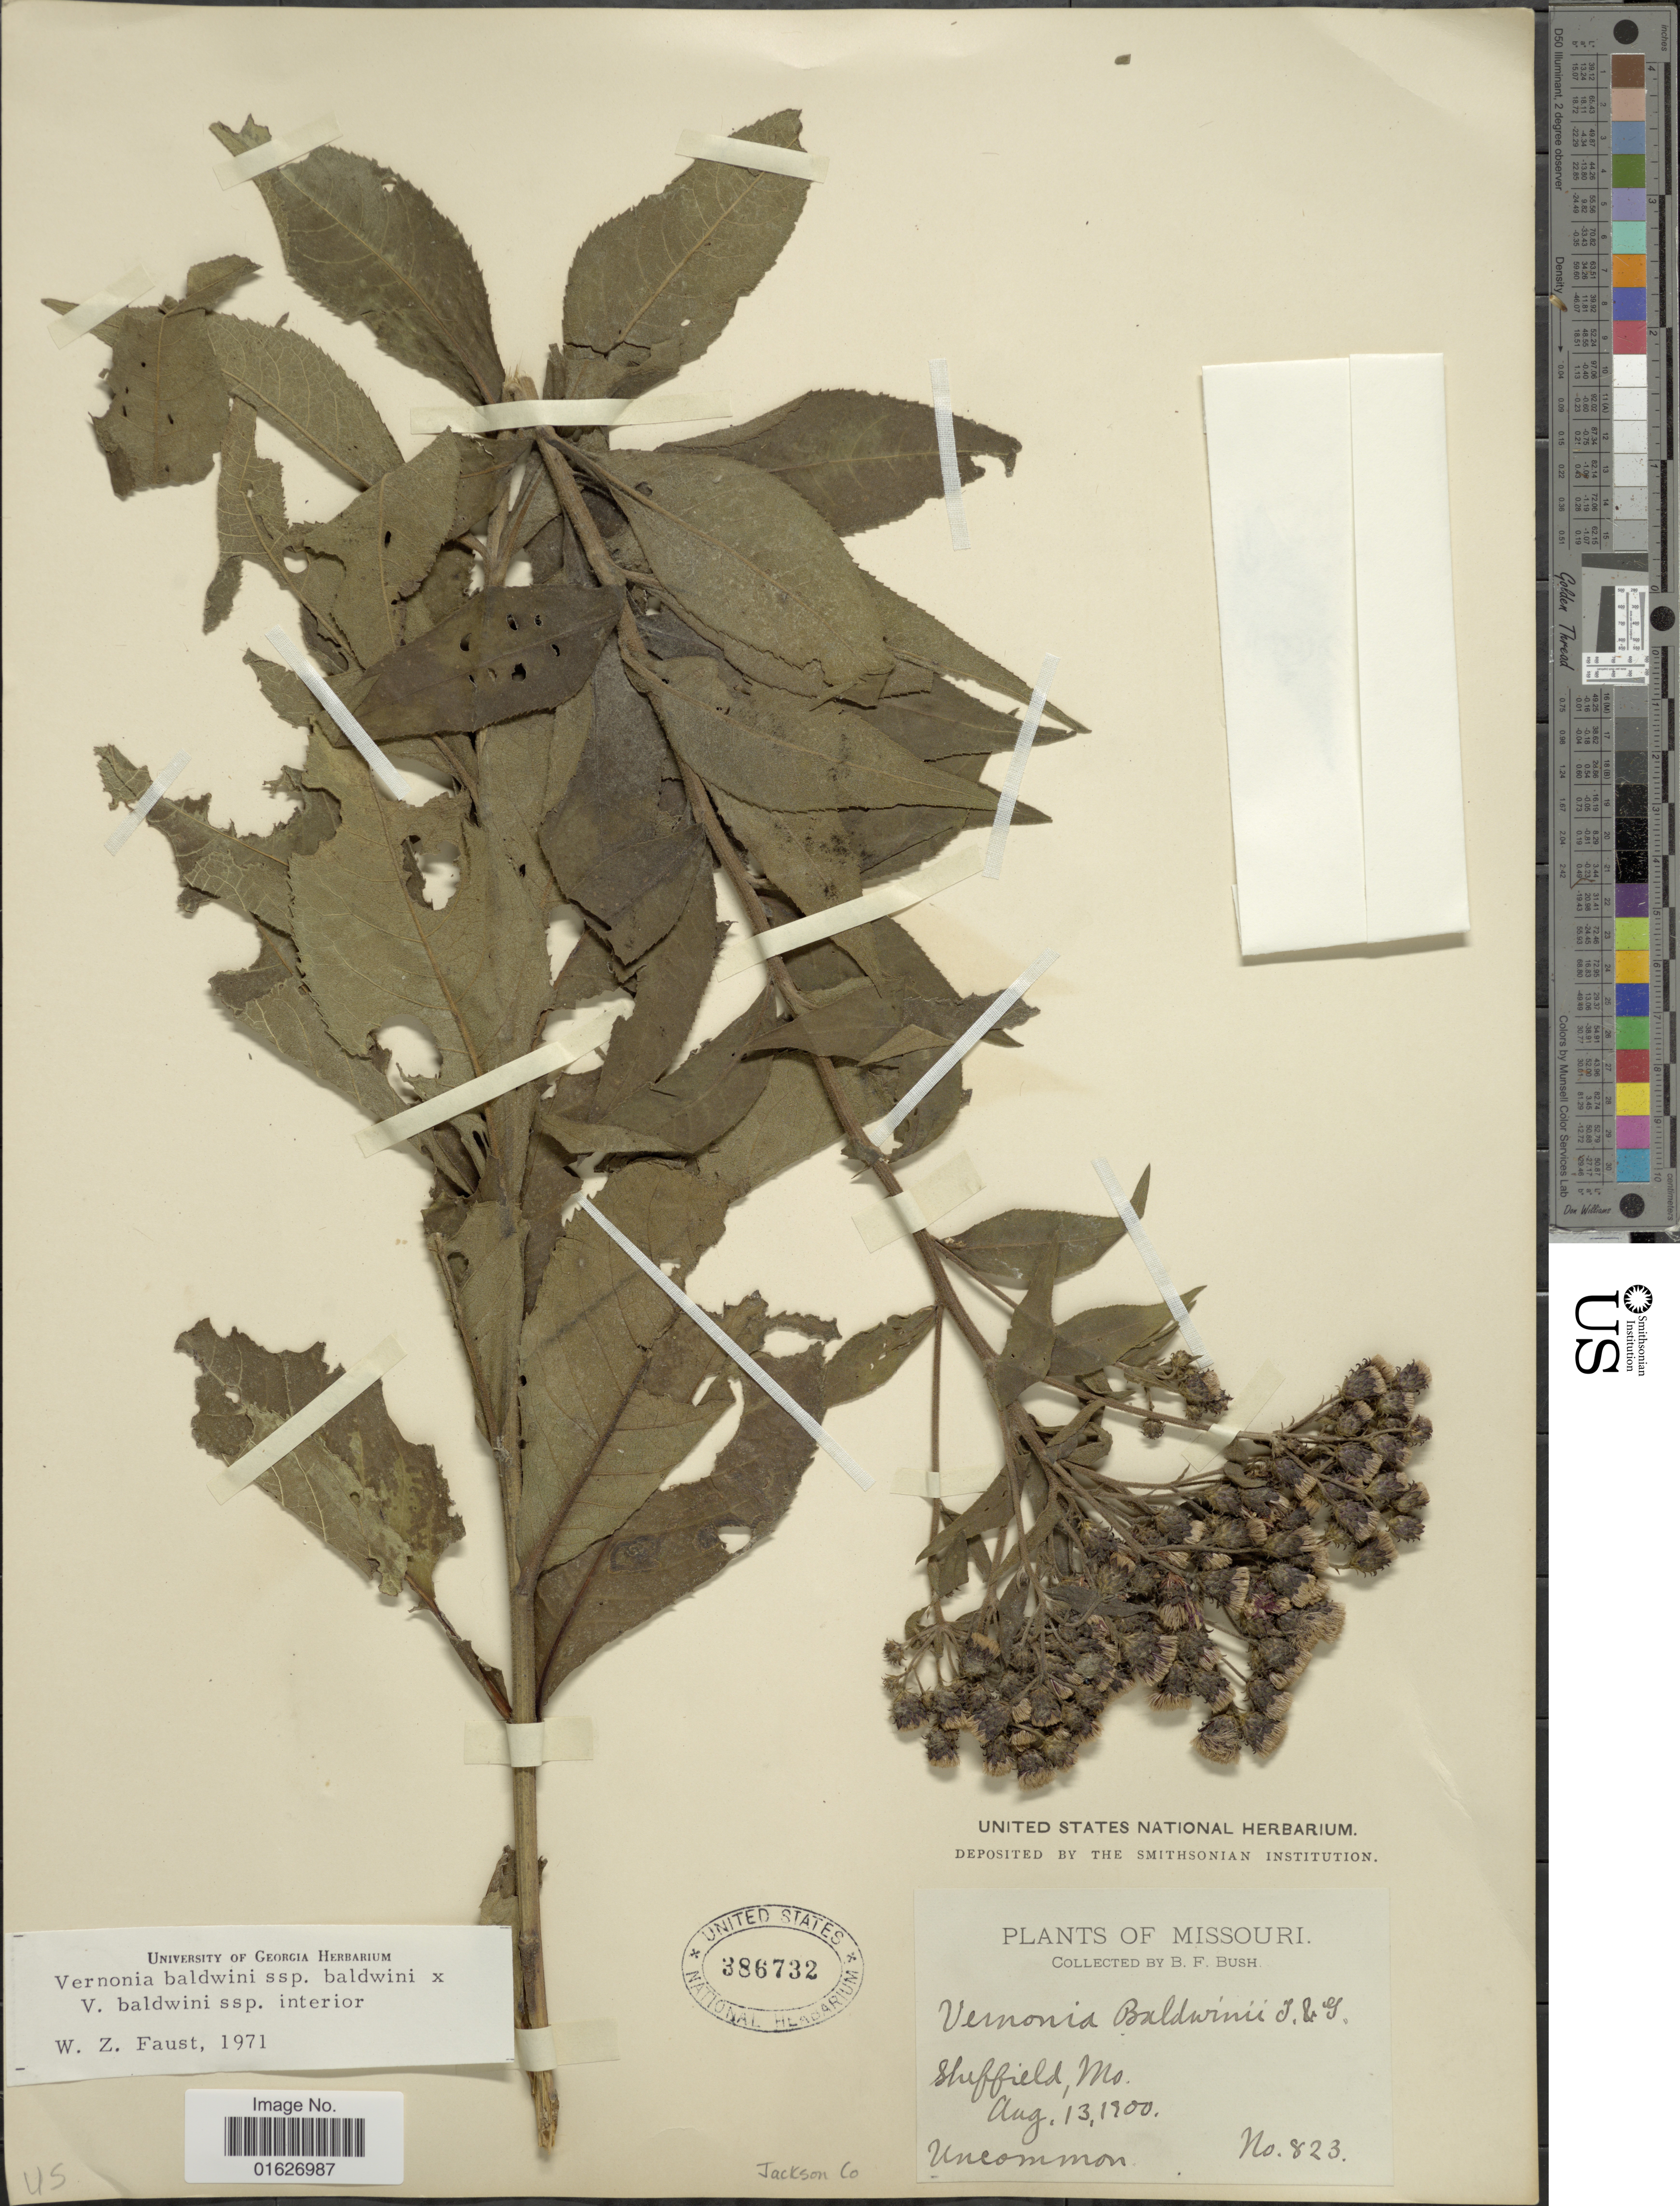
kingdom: Plantae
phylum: Tracheophyta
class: Magnoliopsida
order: Asterales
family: Asteraceae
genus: Vernonia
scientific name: Vernonia baldwinii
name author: Torr.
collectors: B. F. Bush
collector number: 823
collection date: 1900-08-13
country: United States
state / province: Missouri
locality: Sheffield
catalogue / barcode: US 386732